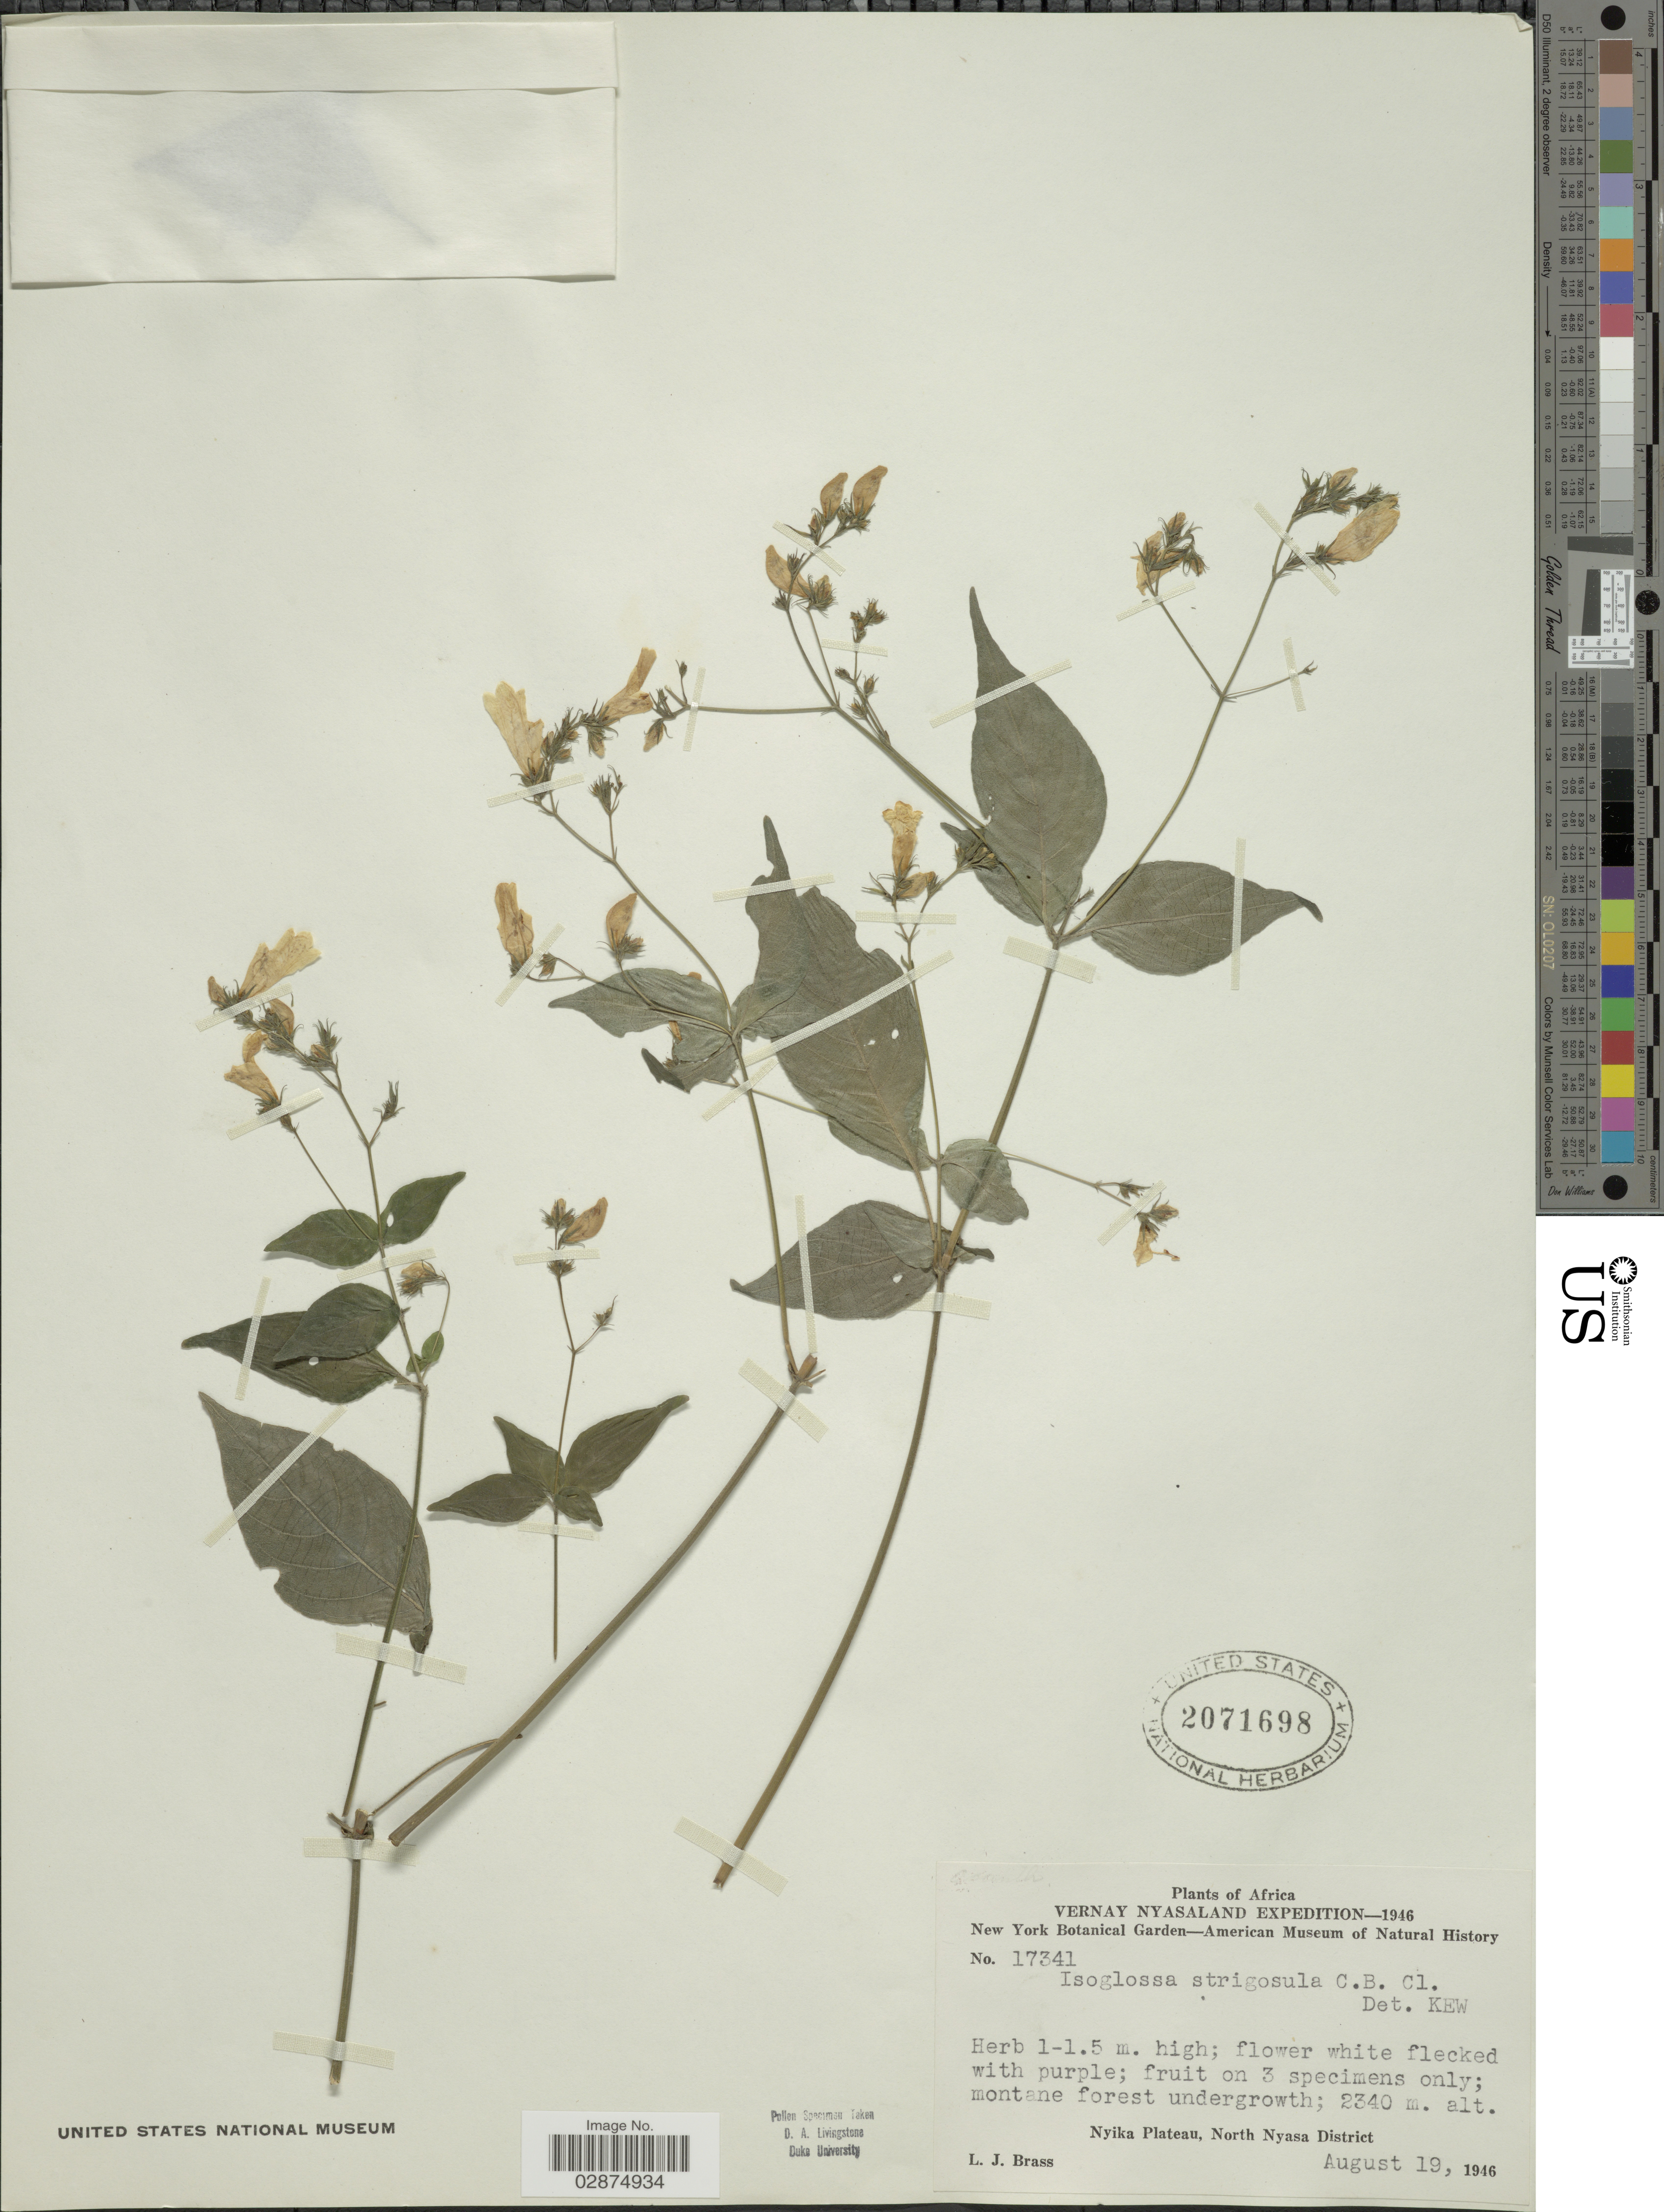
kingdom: Plantae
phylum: Tracheophyta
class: Magnoliopsida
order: Lamiales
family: Acanthaceae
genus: Isoglossa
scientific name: Isoglossa strigulosa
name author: C.B. Clarke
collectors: L. J. Brass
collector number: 17341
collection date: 1946-08-19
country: Malawi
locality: Vernay Nyasaland. Nyika Plateau, North Nyasa District.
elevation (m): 2340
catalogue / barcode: US 2071698